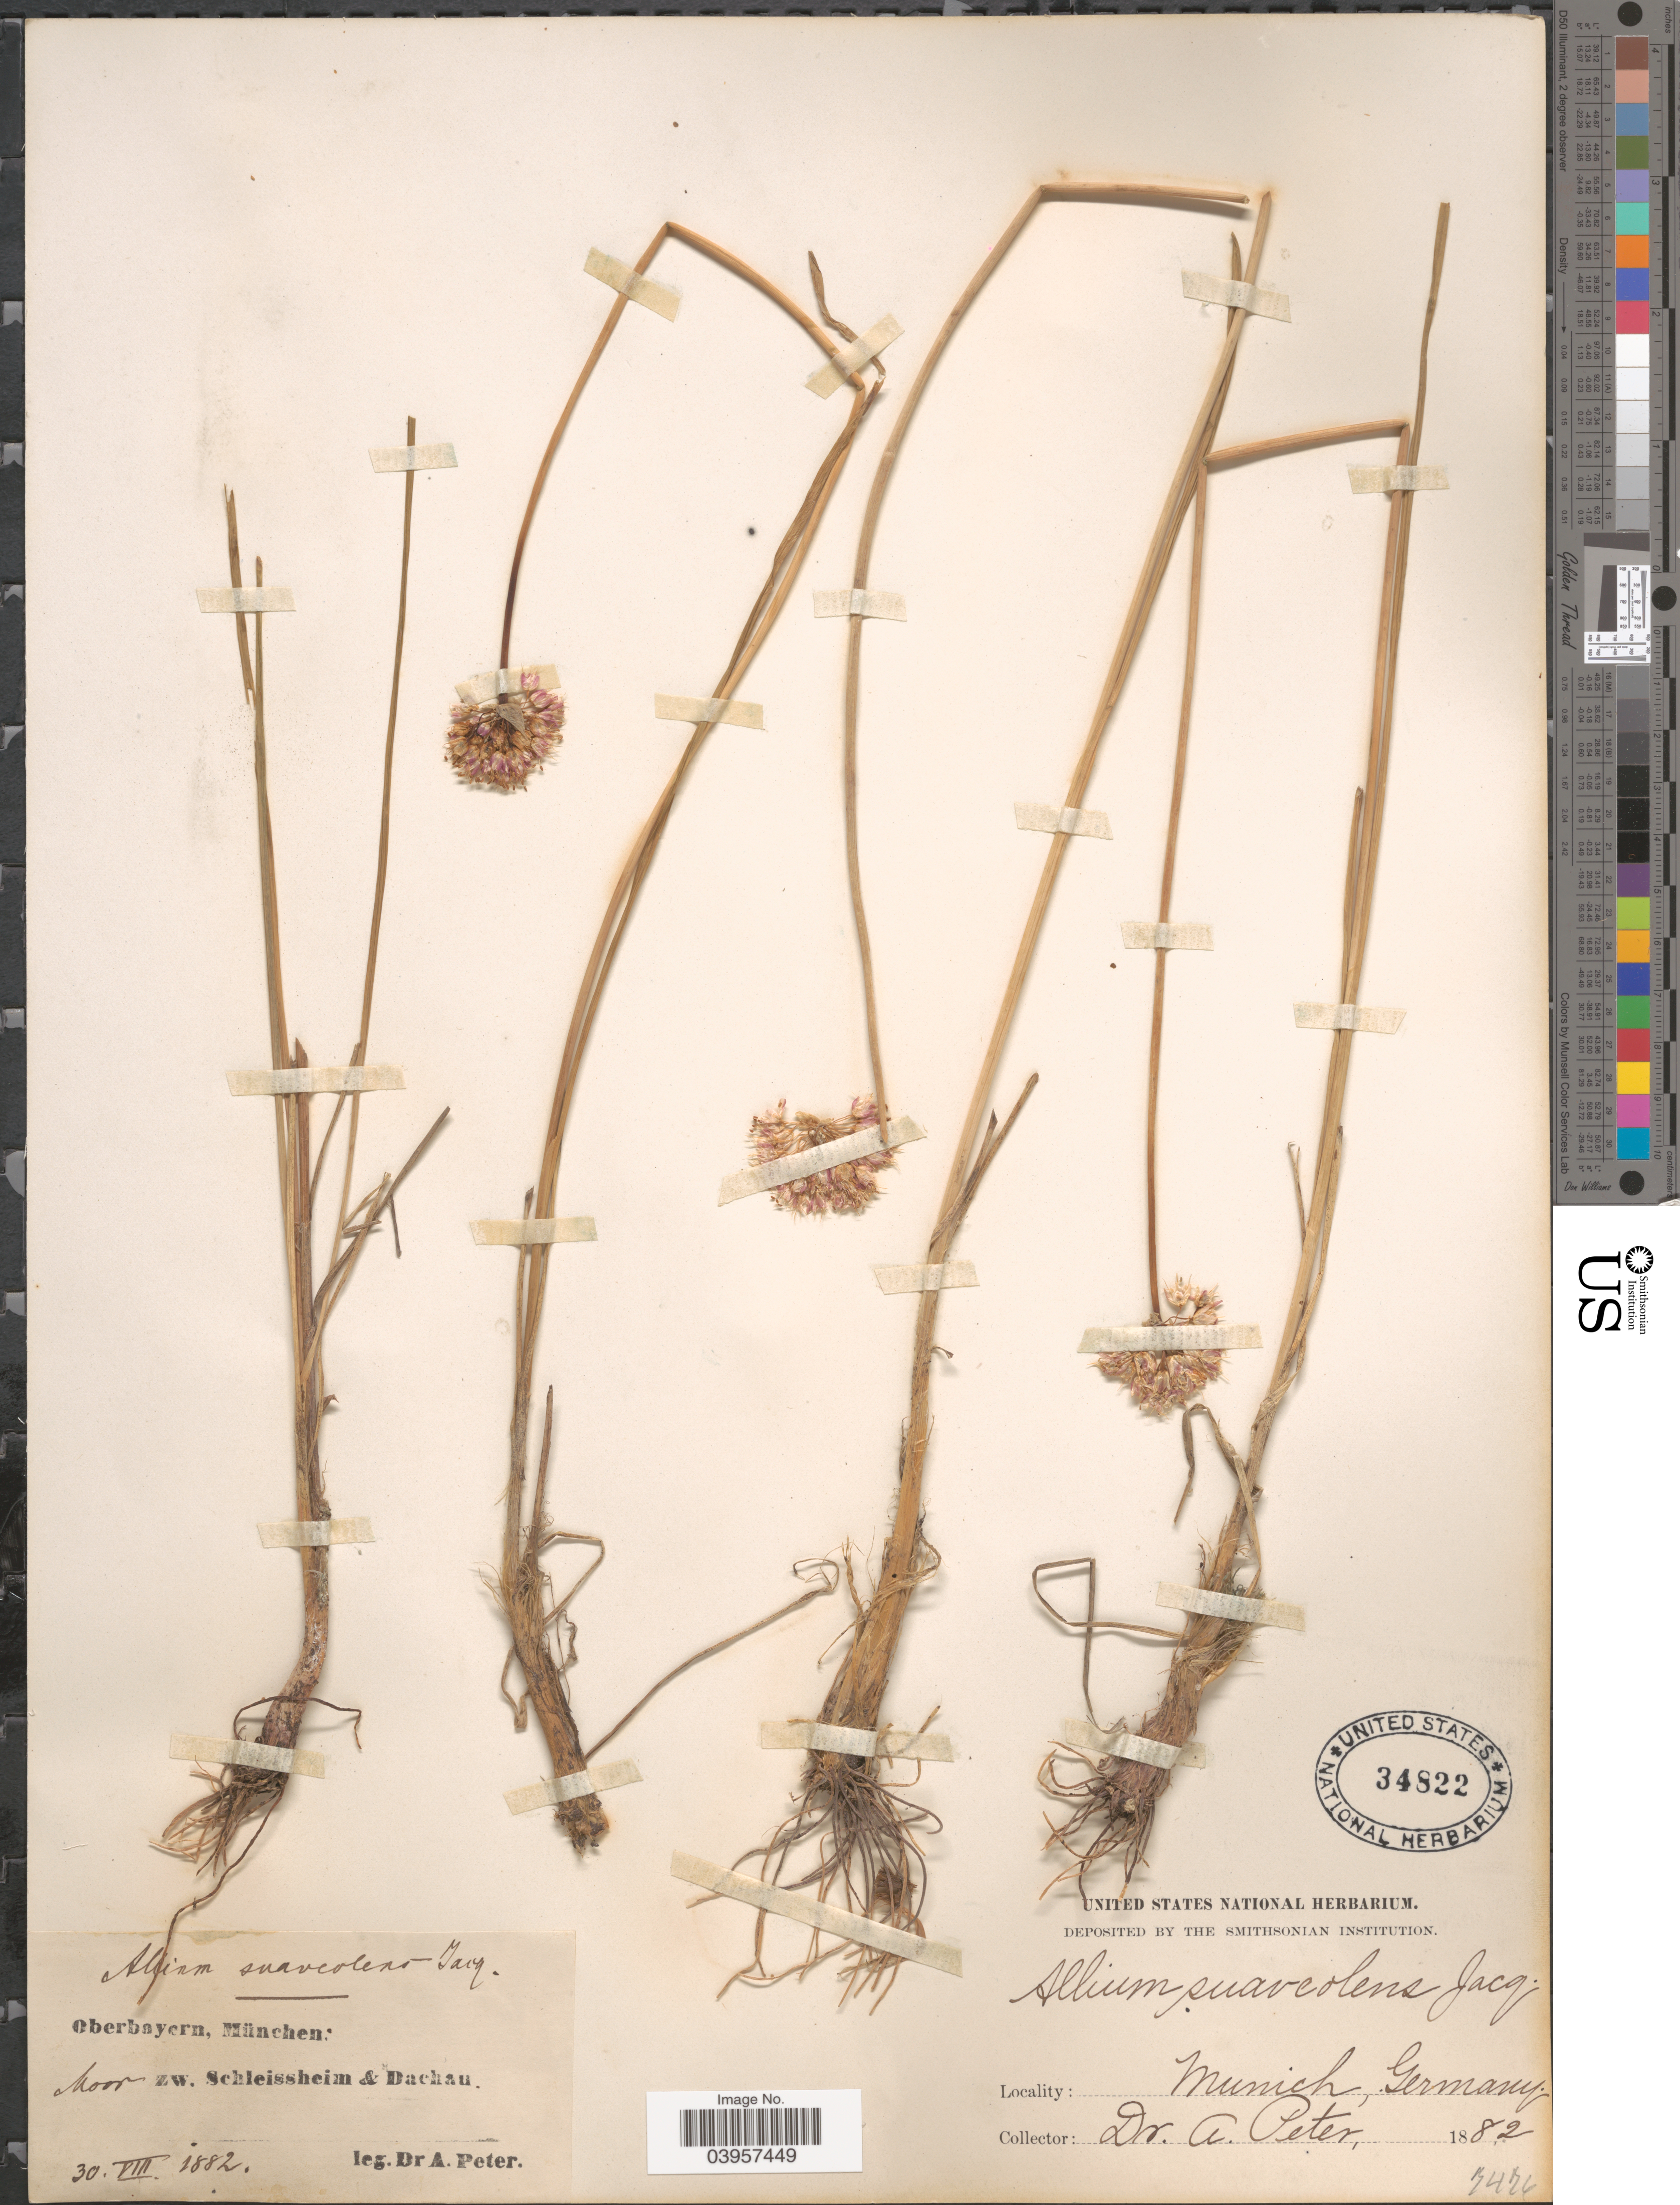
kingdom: Plantae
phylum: Tracheophyta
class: Liliopsida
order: Asparagales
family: Amaryllidaceae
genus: Allium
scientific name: Allium suaveolens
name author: Jacq.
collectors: A. Peter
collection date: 1882-08-30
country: Germany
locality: Oberbayern, München. Moor zw. Schleissheim & Dachau. Munich.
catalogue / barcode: US 34822